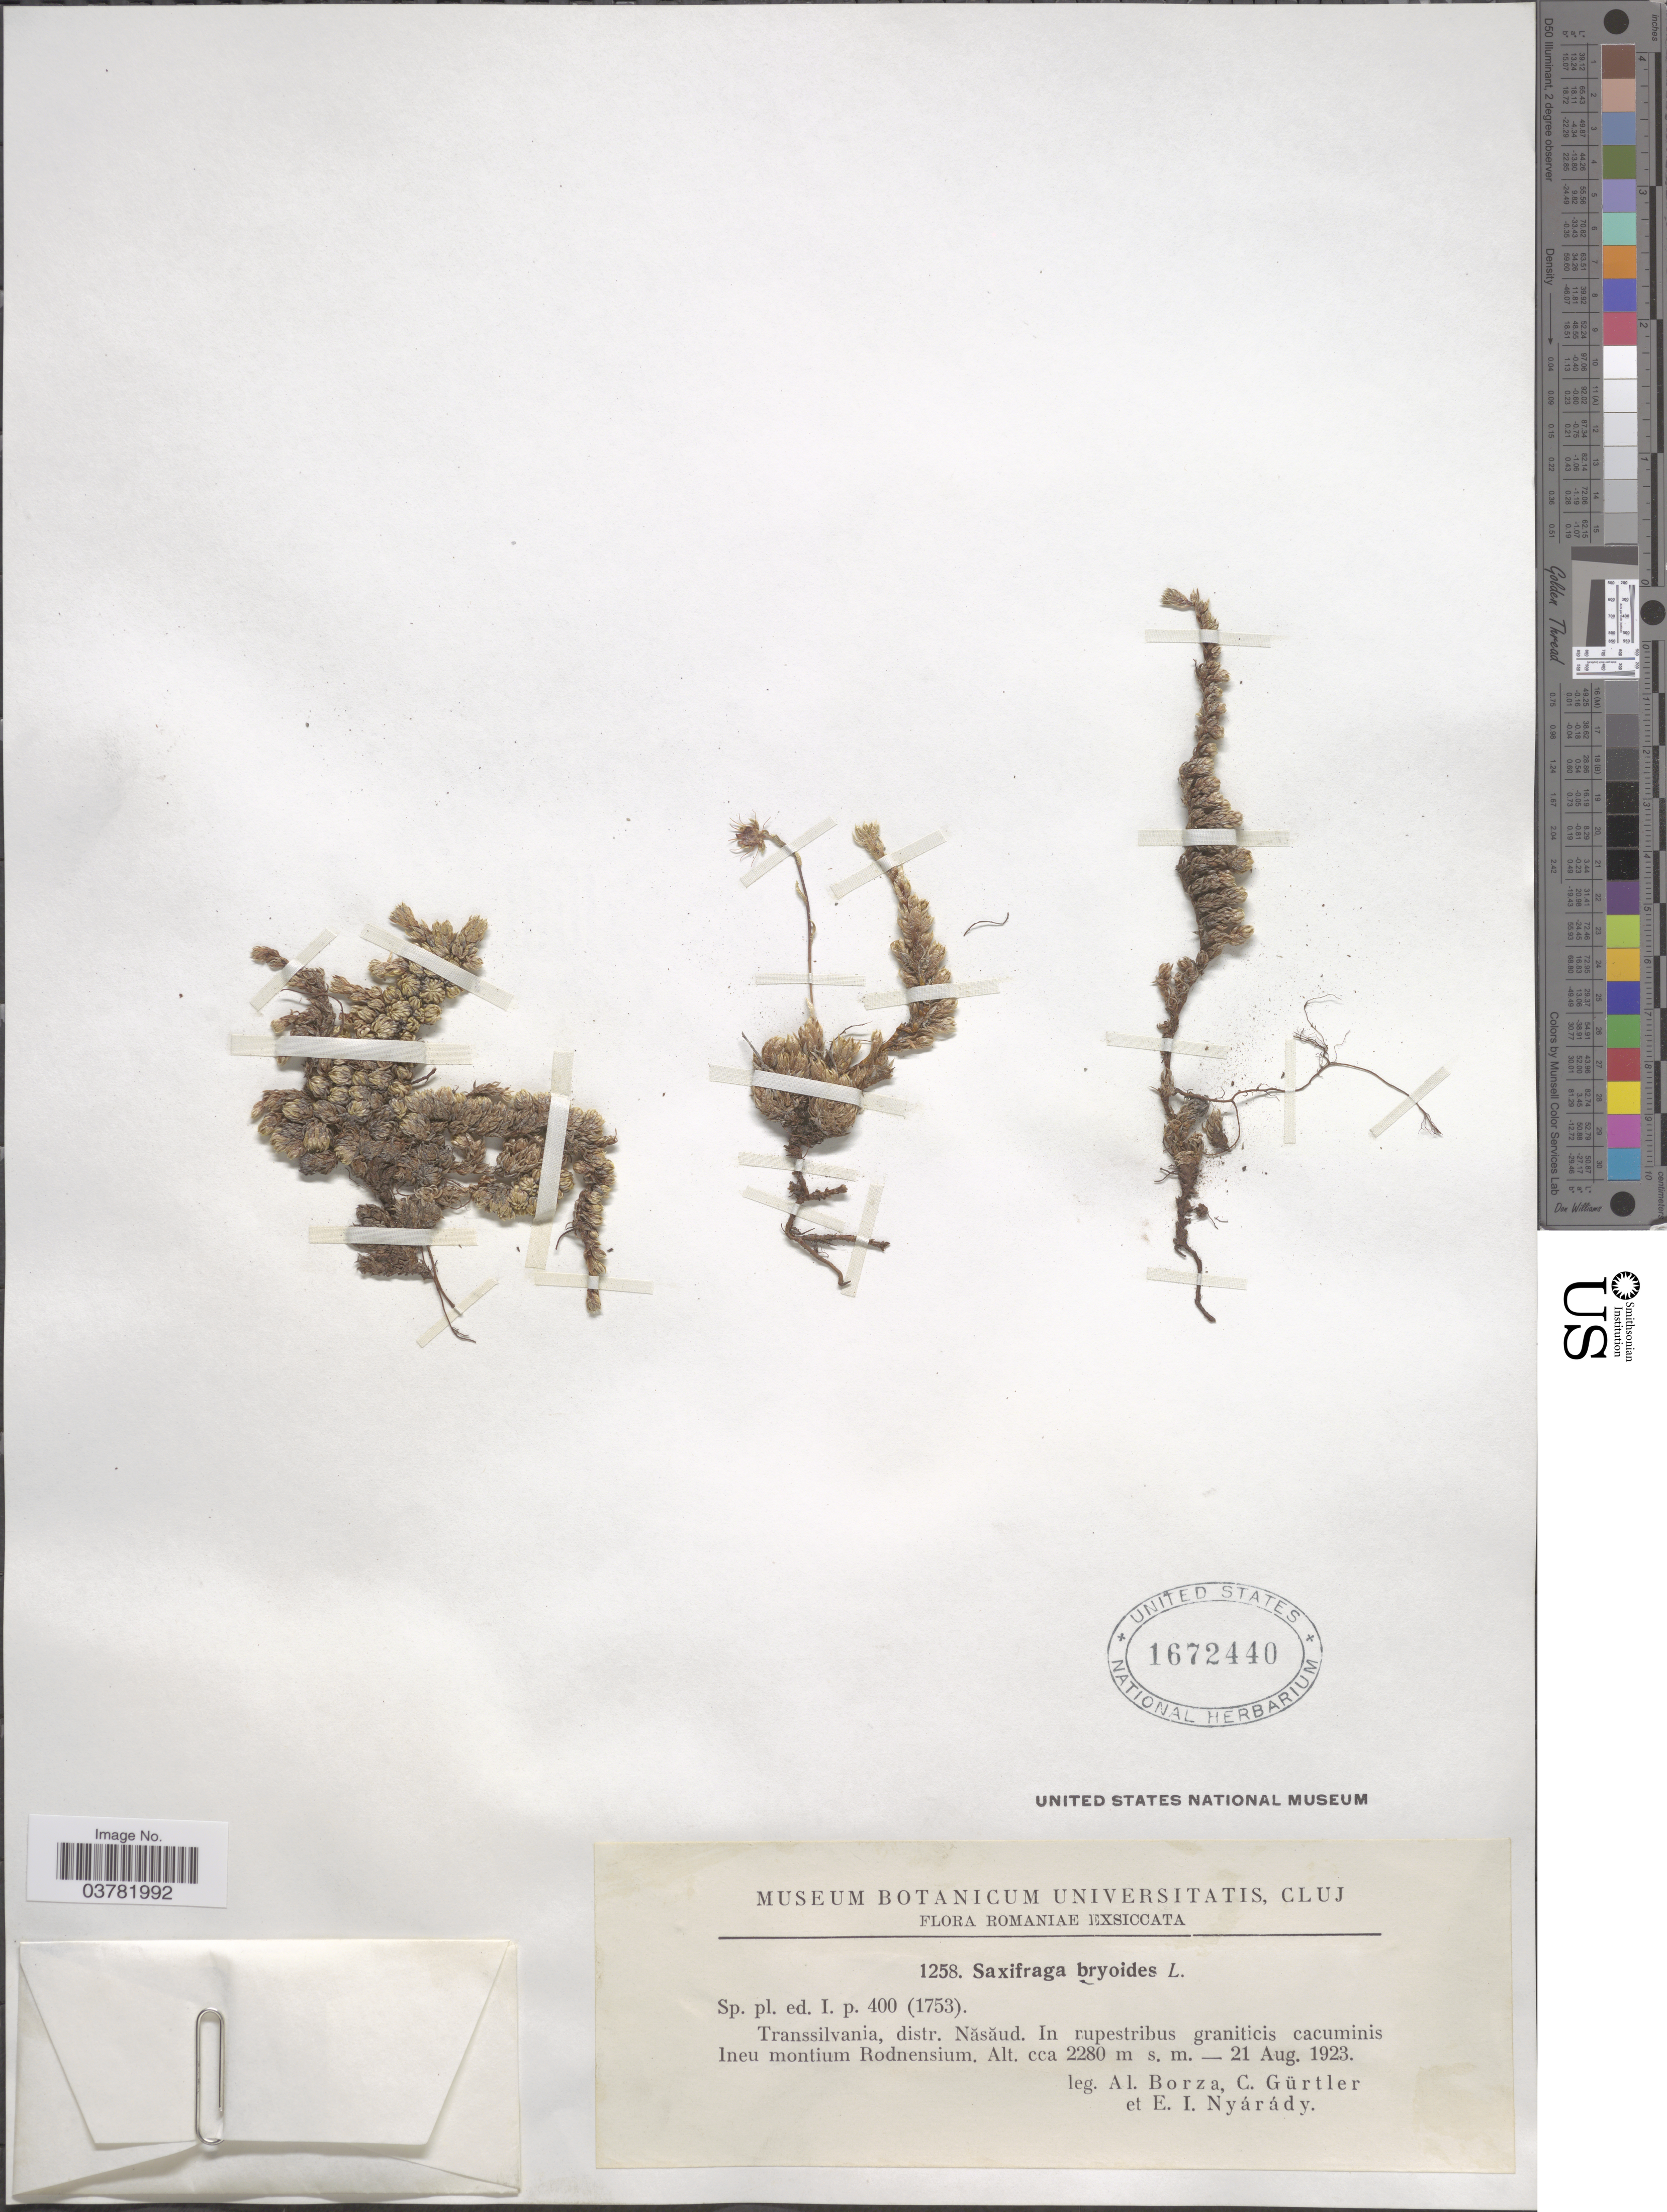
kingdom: Plantae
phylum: Tracheophyta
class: Magnoliopsida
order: Saxifragales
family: Saxifragaceae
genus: Saxifraga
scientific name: Saxifraga bryoides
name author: L.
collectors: A. Borza, C. Gürtler & E. Nyárády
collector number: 1258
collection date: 1923-08-21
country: Romania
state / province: Bistrita-Nasaud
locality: Transsilvania, distr. Năsăud. In rupetribus graniticis cacuminis Ineu montium Rodnensium.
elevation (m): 2280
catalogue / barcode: US 1672440